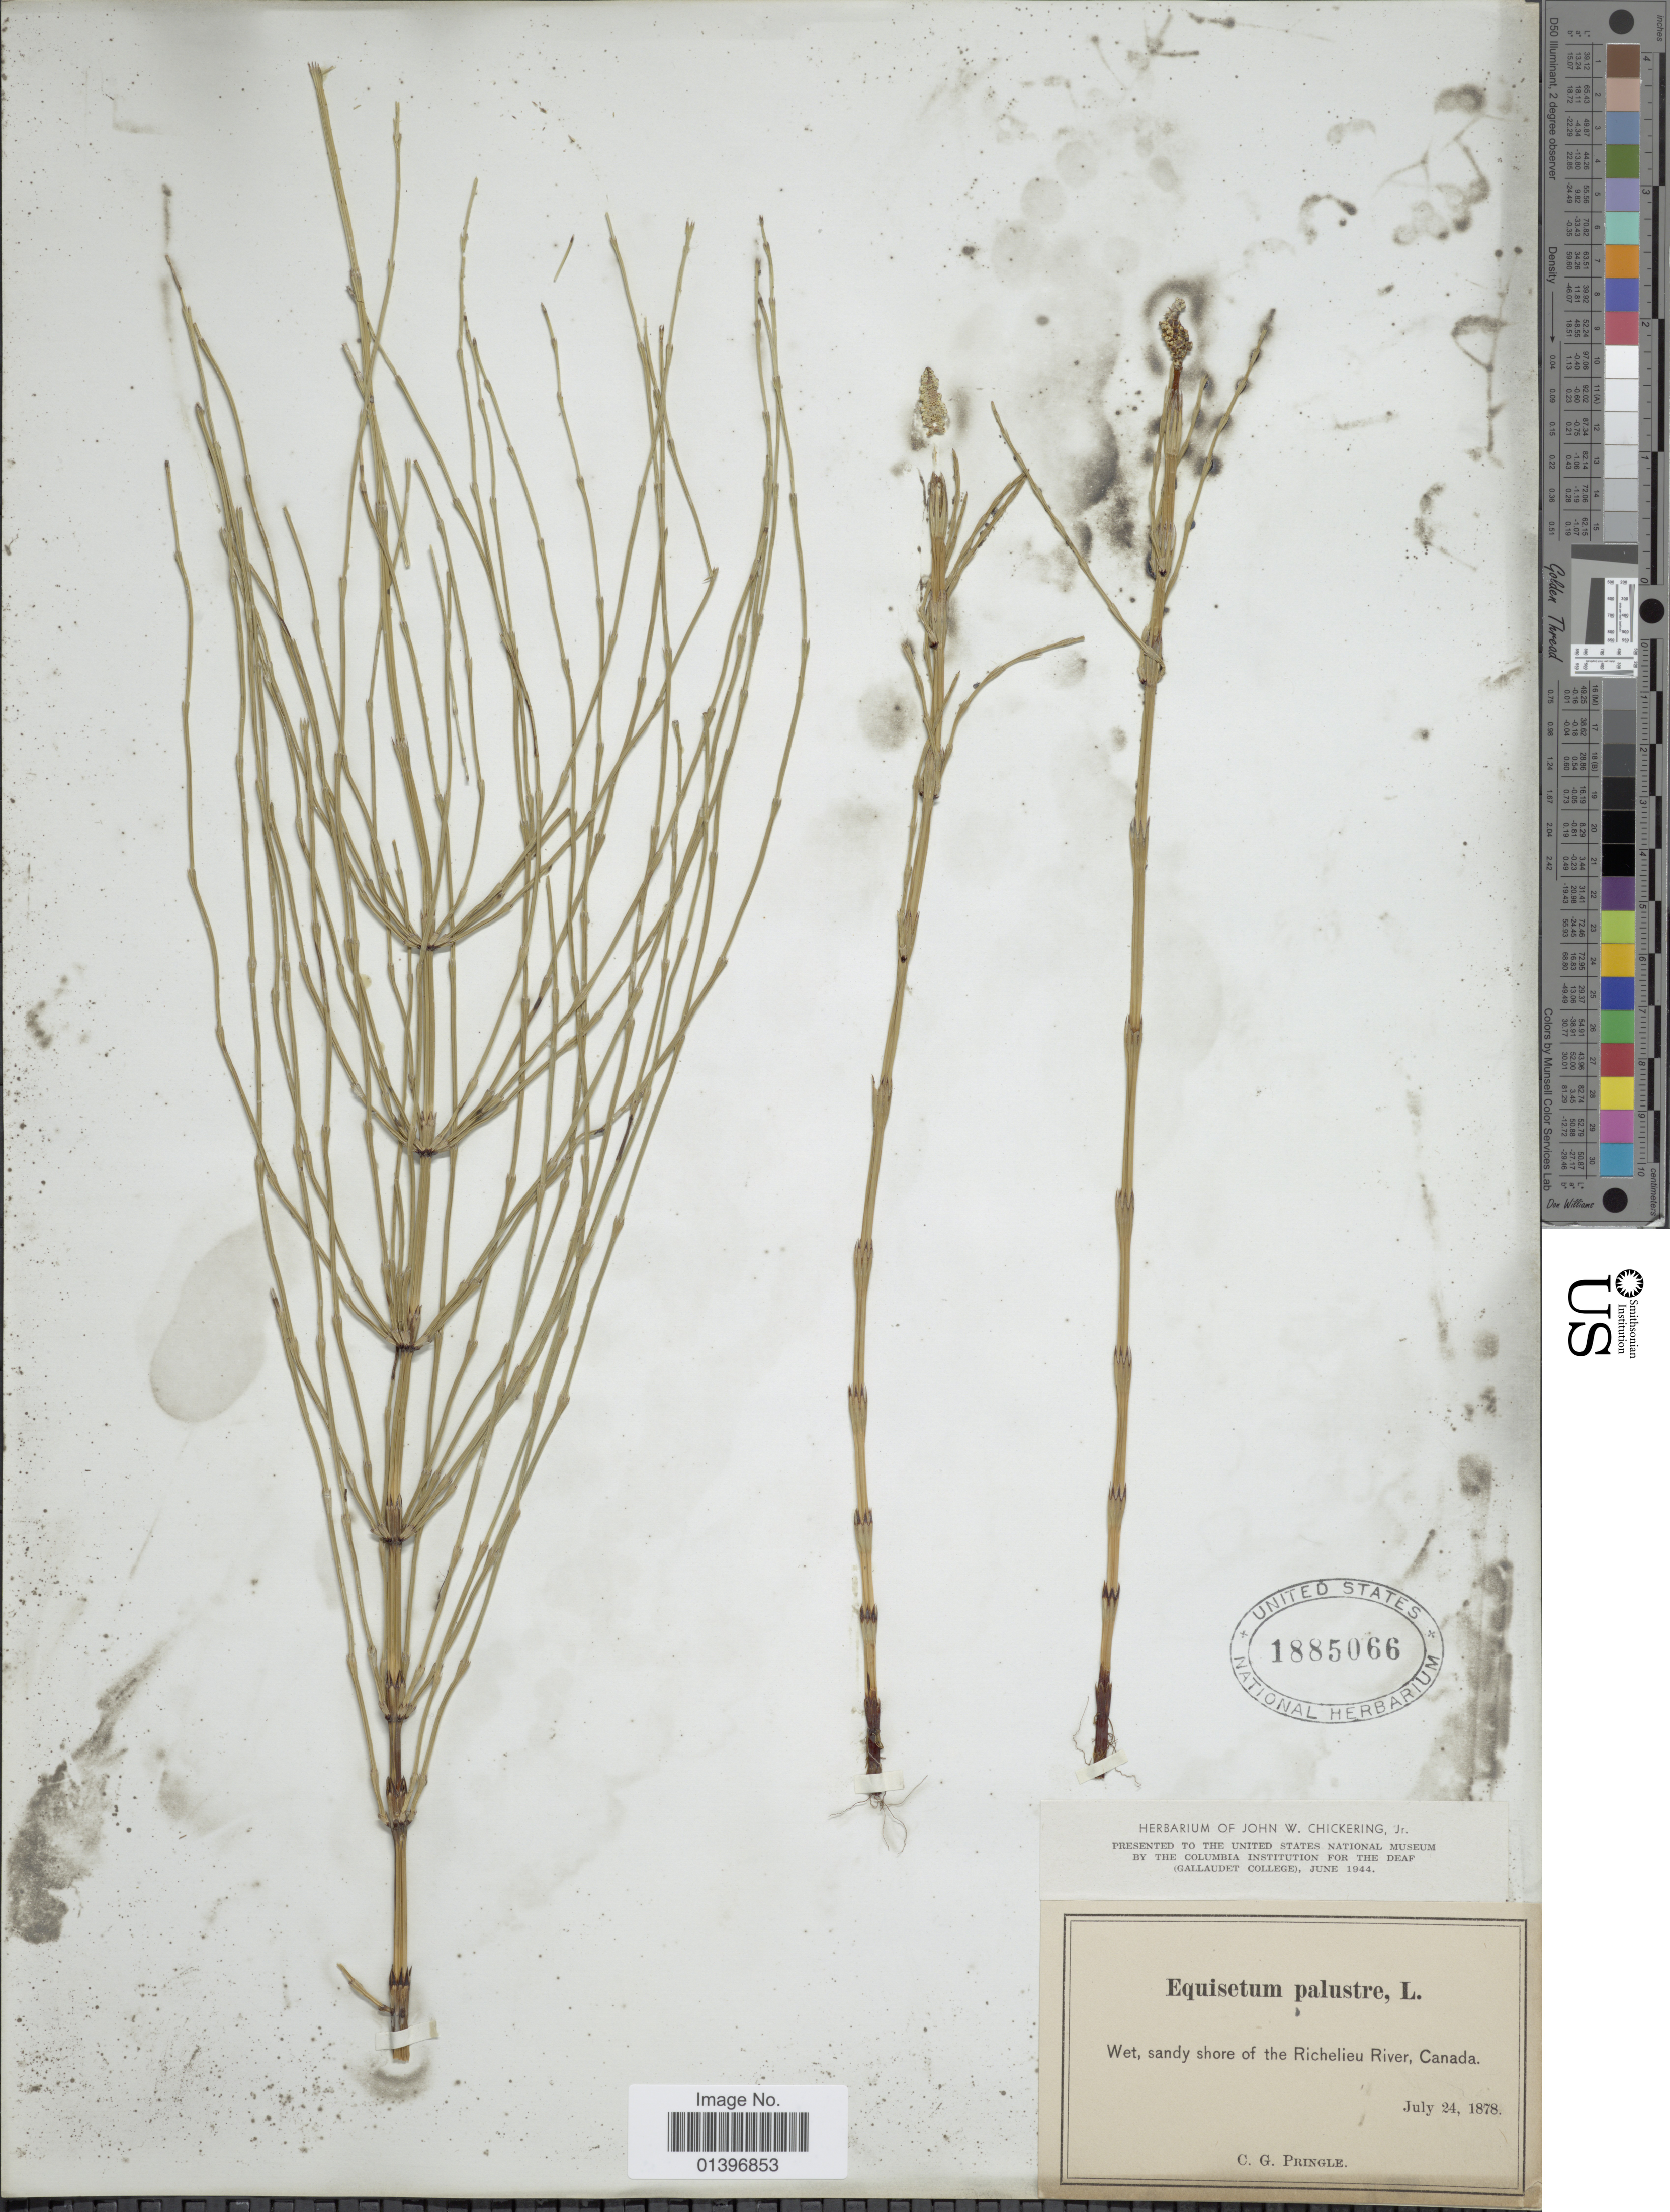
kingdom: Plantae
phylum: Tracheophyta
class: Polypodiopsida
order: Equisetales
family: Equisetaceae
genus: Equisetum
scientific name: Equisetum palustre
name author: L.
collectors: C. G. Pringle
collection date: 1878-07-24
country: Canada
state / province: Quebec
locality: Wet, sandy shore of the Richelieu River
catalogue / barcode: US 1885066